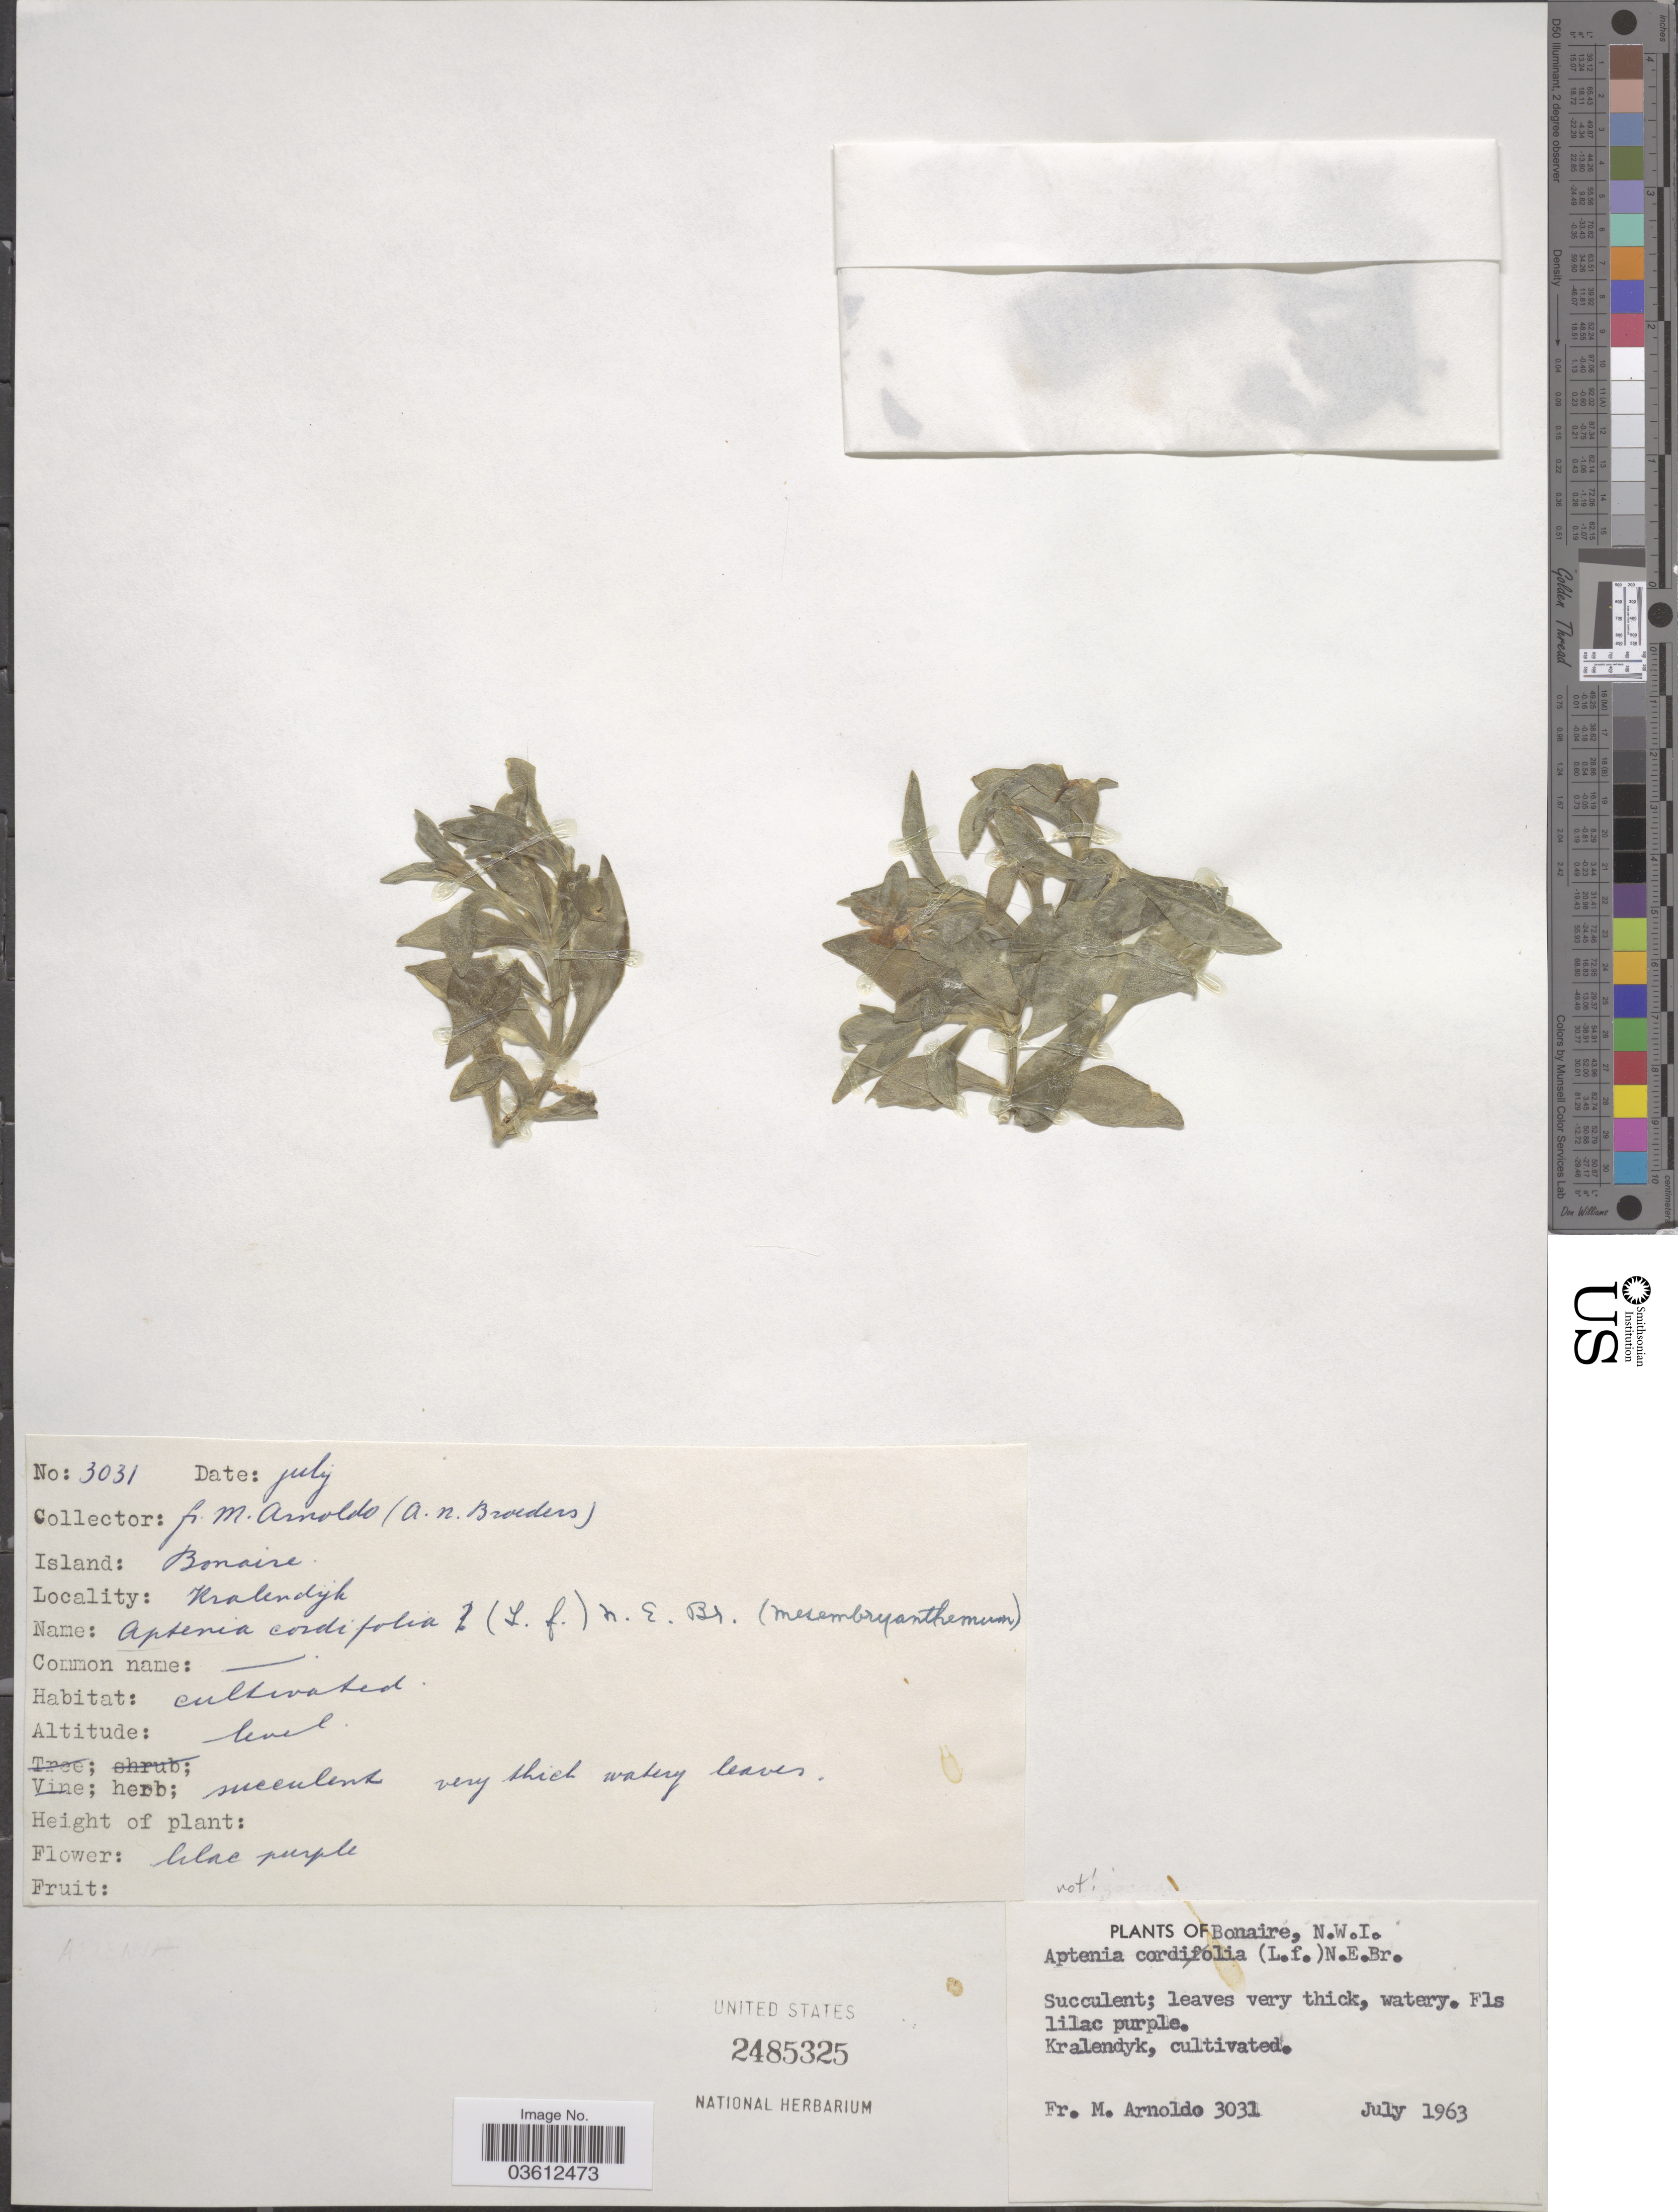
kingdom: Plantae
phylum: Tracheophyta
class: Magnoliopsida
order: Caryophyllales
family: Aizoaceae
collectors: N. Arnoldo-Broeders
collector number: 3031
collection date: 1963-07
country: Netherlands Antilles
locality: Island: Bonaire. Kralendijk. N.W.I. Kralendyk.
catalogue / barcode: US 2485325